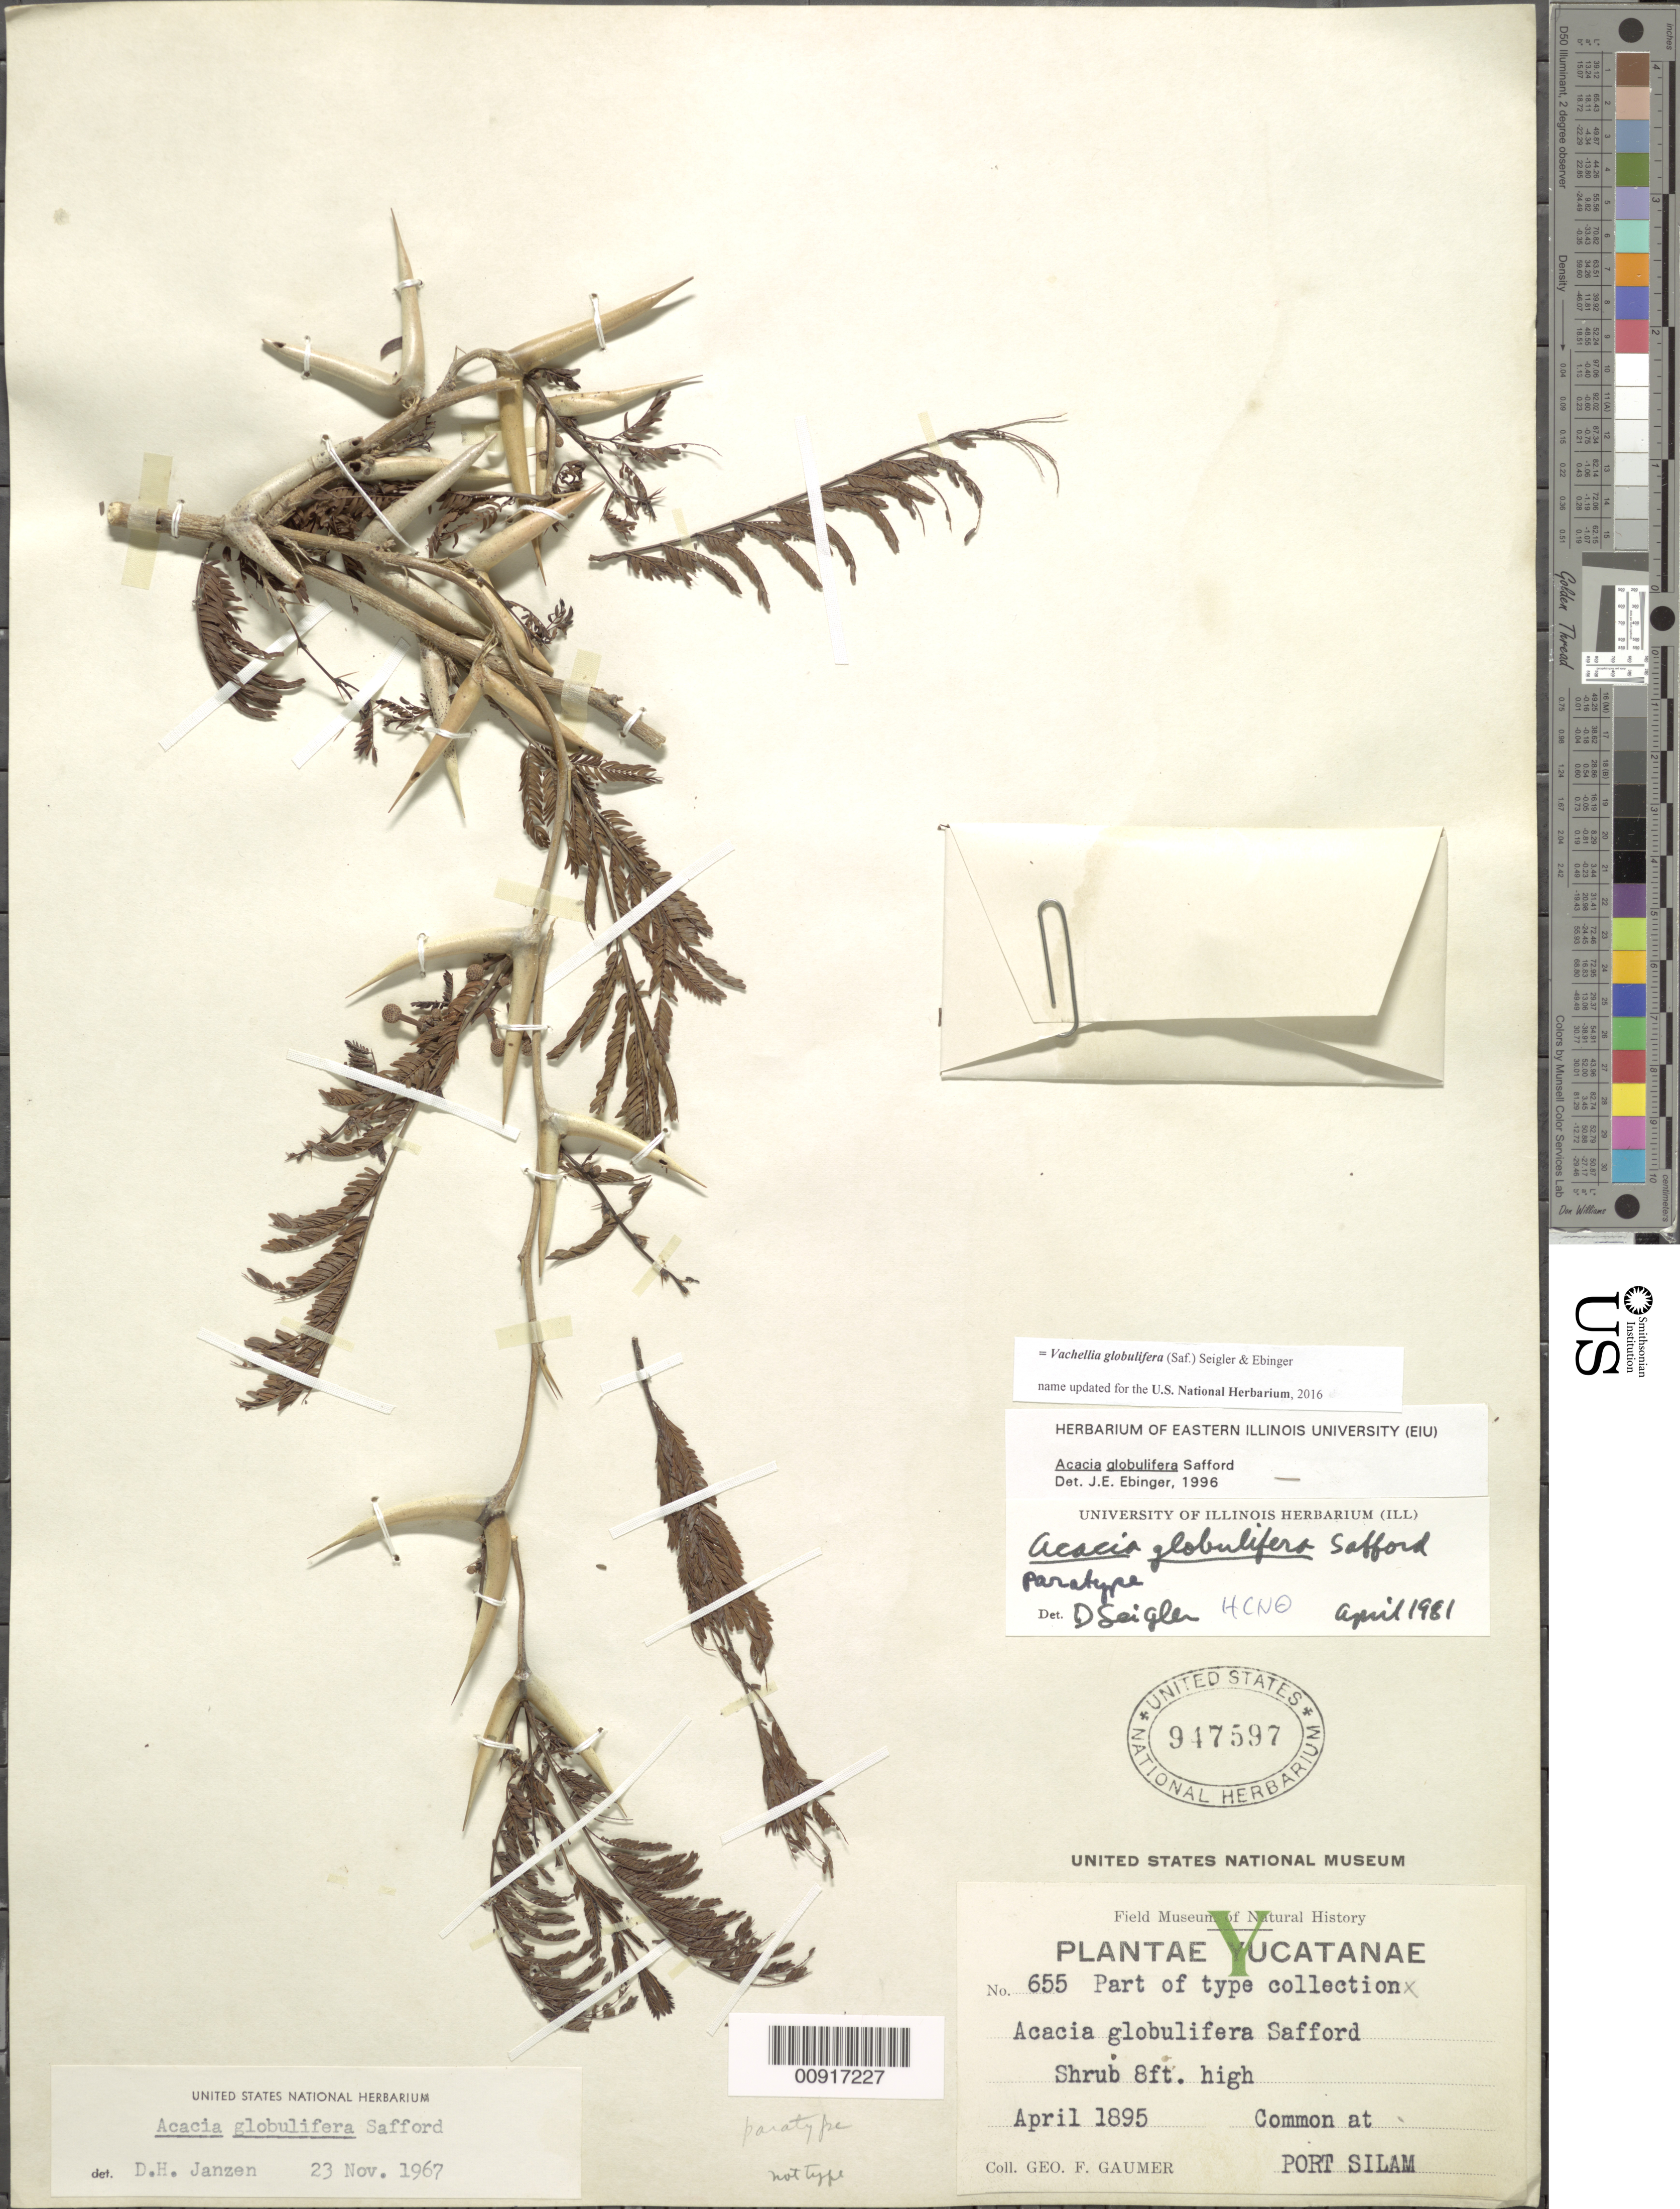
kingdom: Plantae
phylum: Tracheophyta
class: Magnoliopsida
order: Fabales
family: Fabaceae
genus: Vachellia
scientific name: Vachellia globulifera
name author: (Saff.) Seigler & Ebinger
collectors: G. F. Gaumer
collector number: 655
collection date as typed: Apr 1895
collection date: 1895-04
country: Mexico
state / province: Yucatán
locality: Port Silam, Yucatán.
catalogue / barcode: US 947597